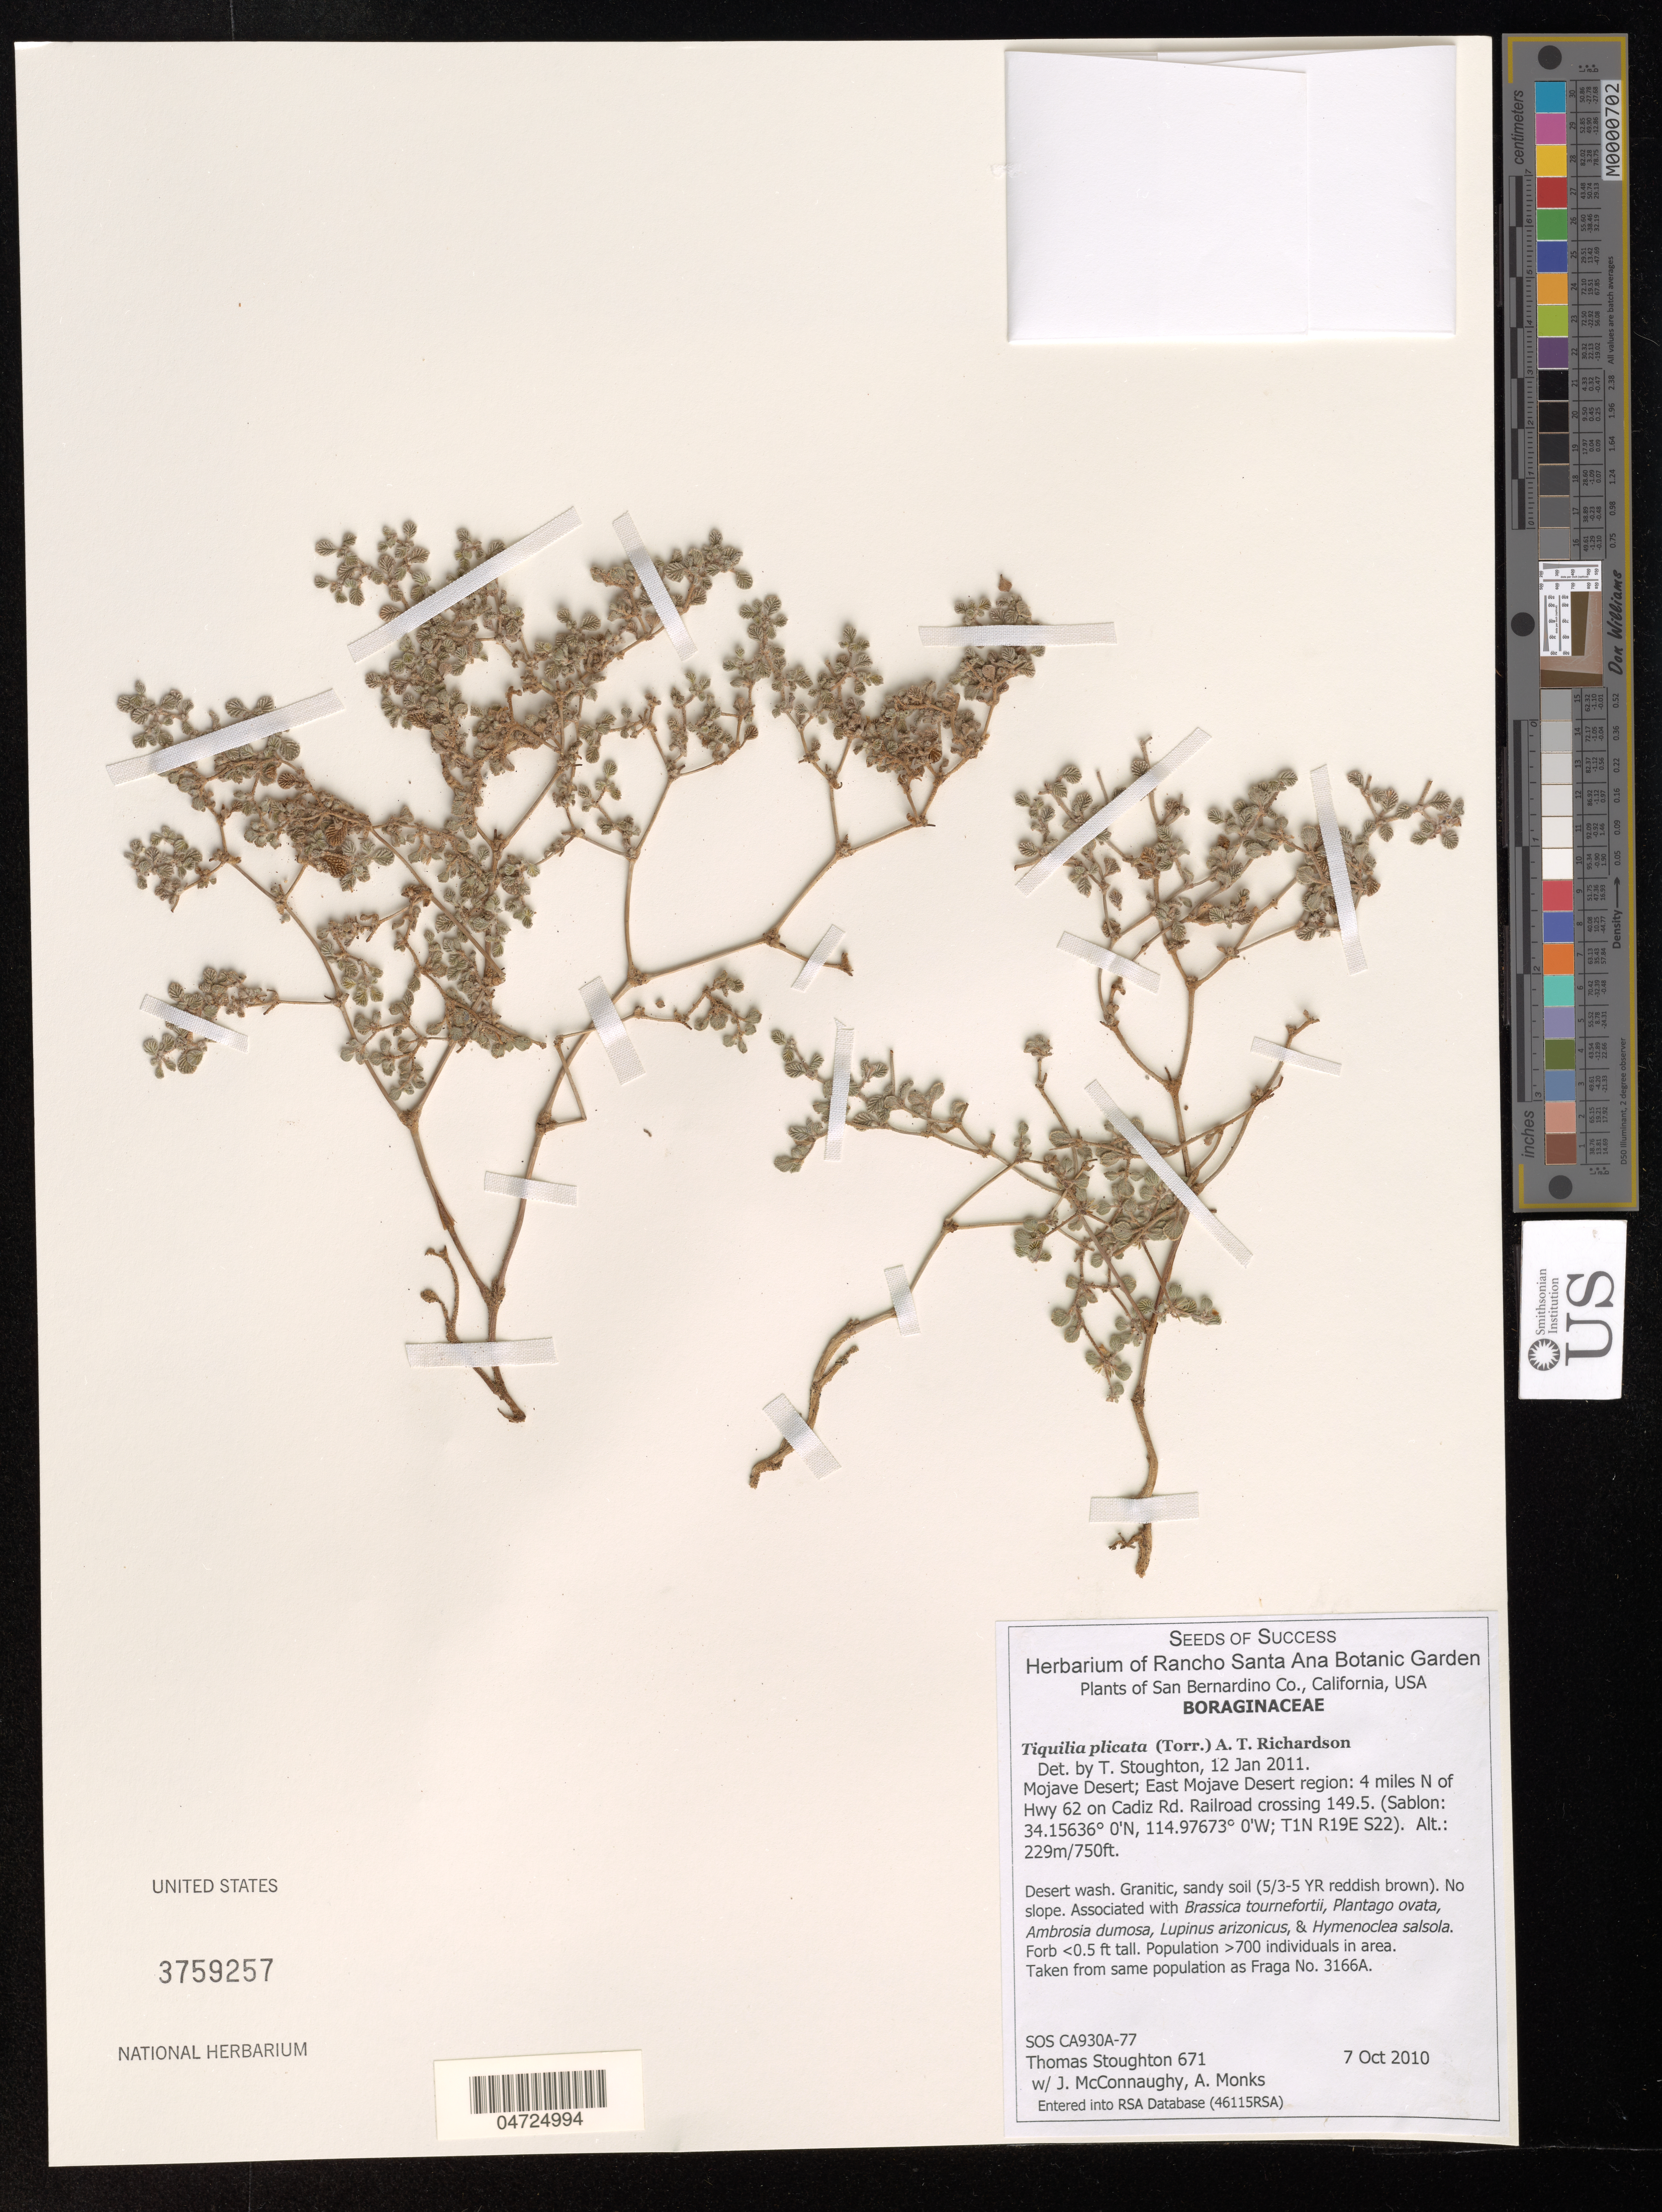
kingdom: Plantae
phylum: Tracheophyta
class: Magnoliopsida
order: Boraginales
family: Ehretiaceae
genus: Tiquilia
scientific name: Tiquilia plicata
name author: Torr.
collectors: T. Stoughton, J. McConnaughy & A. Monks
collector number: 671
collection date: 2010-10-07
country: United States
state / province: California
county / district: San Bernardino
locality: San Bernardino Co. Mojave Desert; East Mojave Desert regio: 4 miles N of Hwy 62 on Cadiz Rd. Railroad crossing 149.5 (T1N R19E S22).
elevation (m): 229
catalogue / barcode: US 3759257